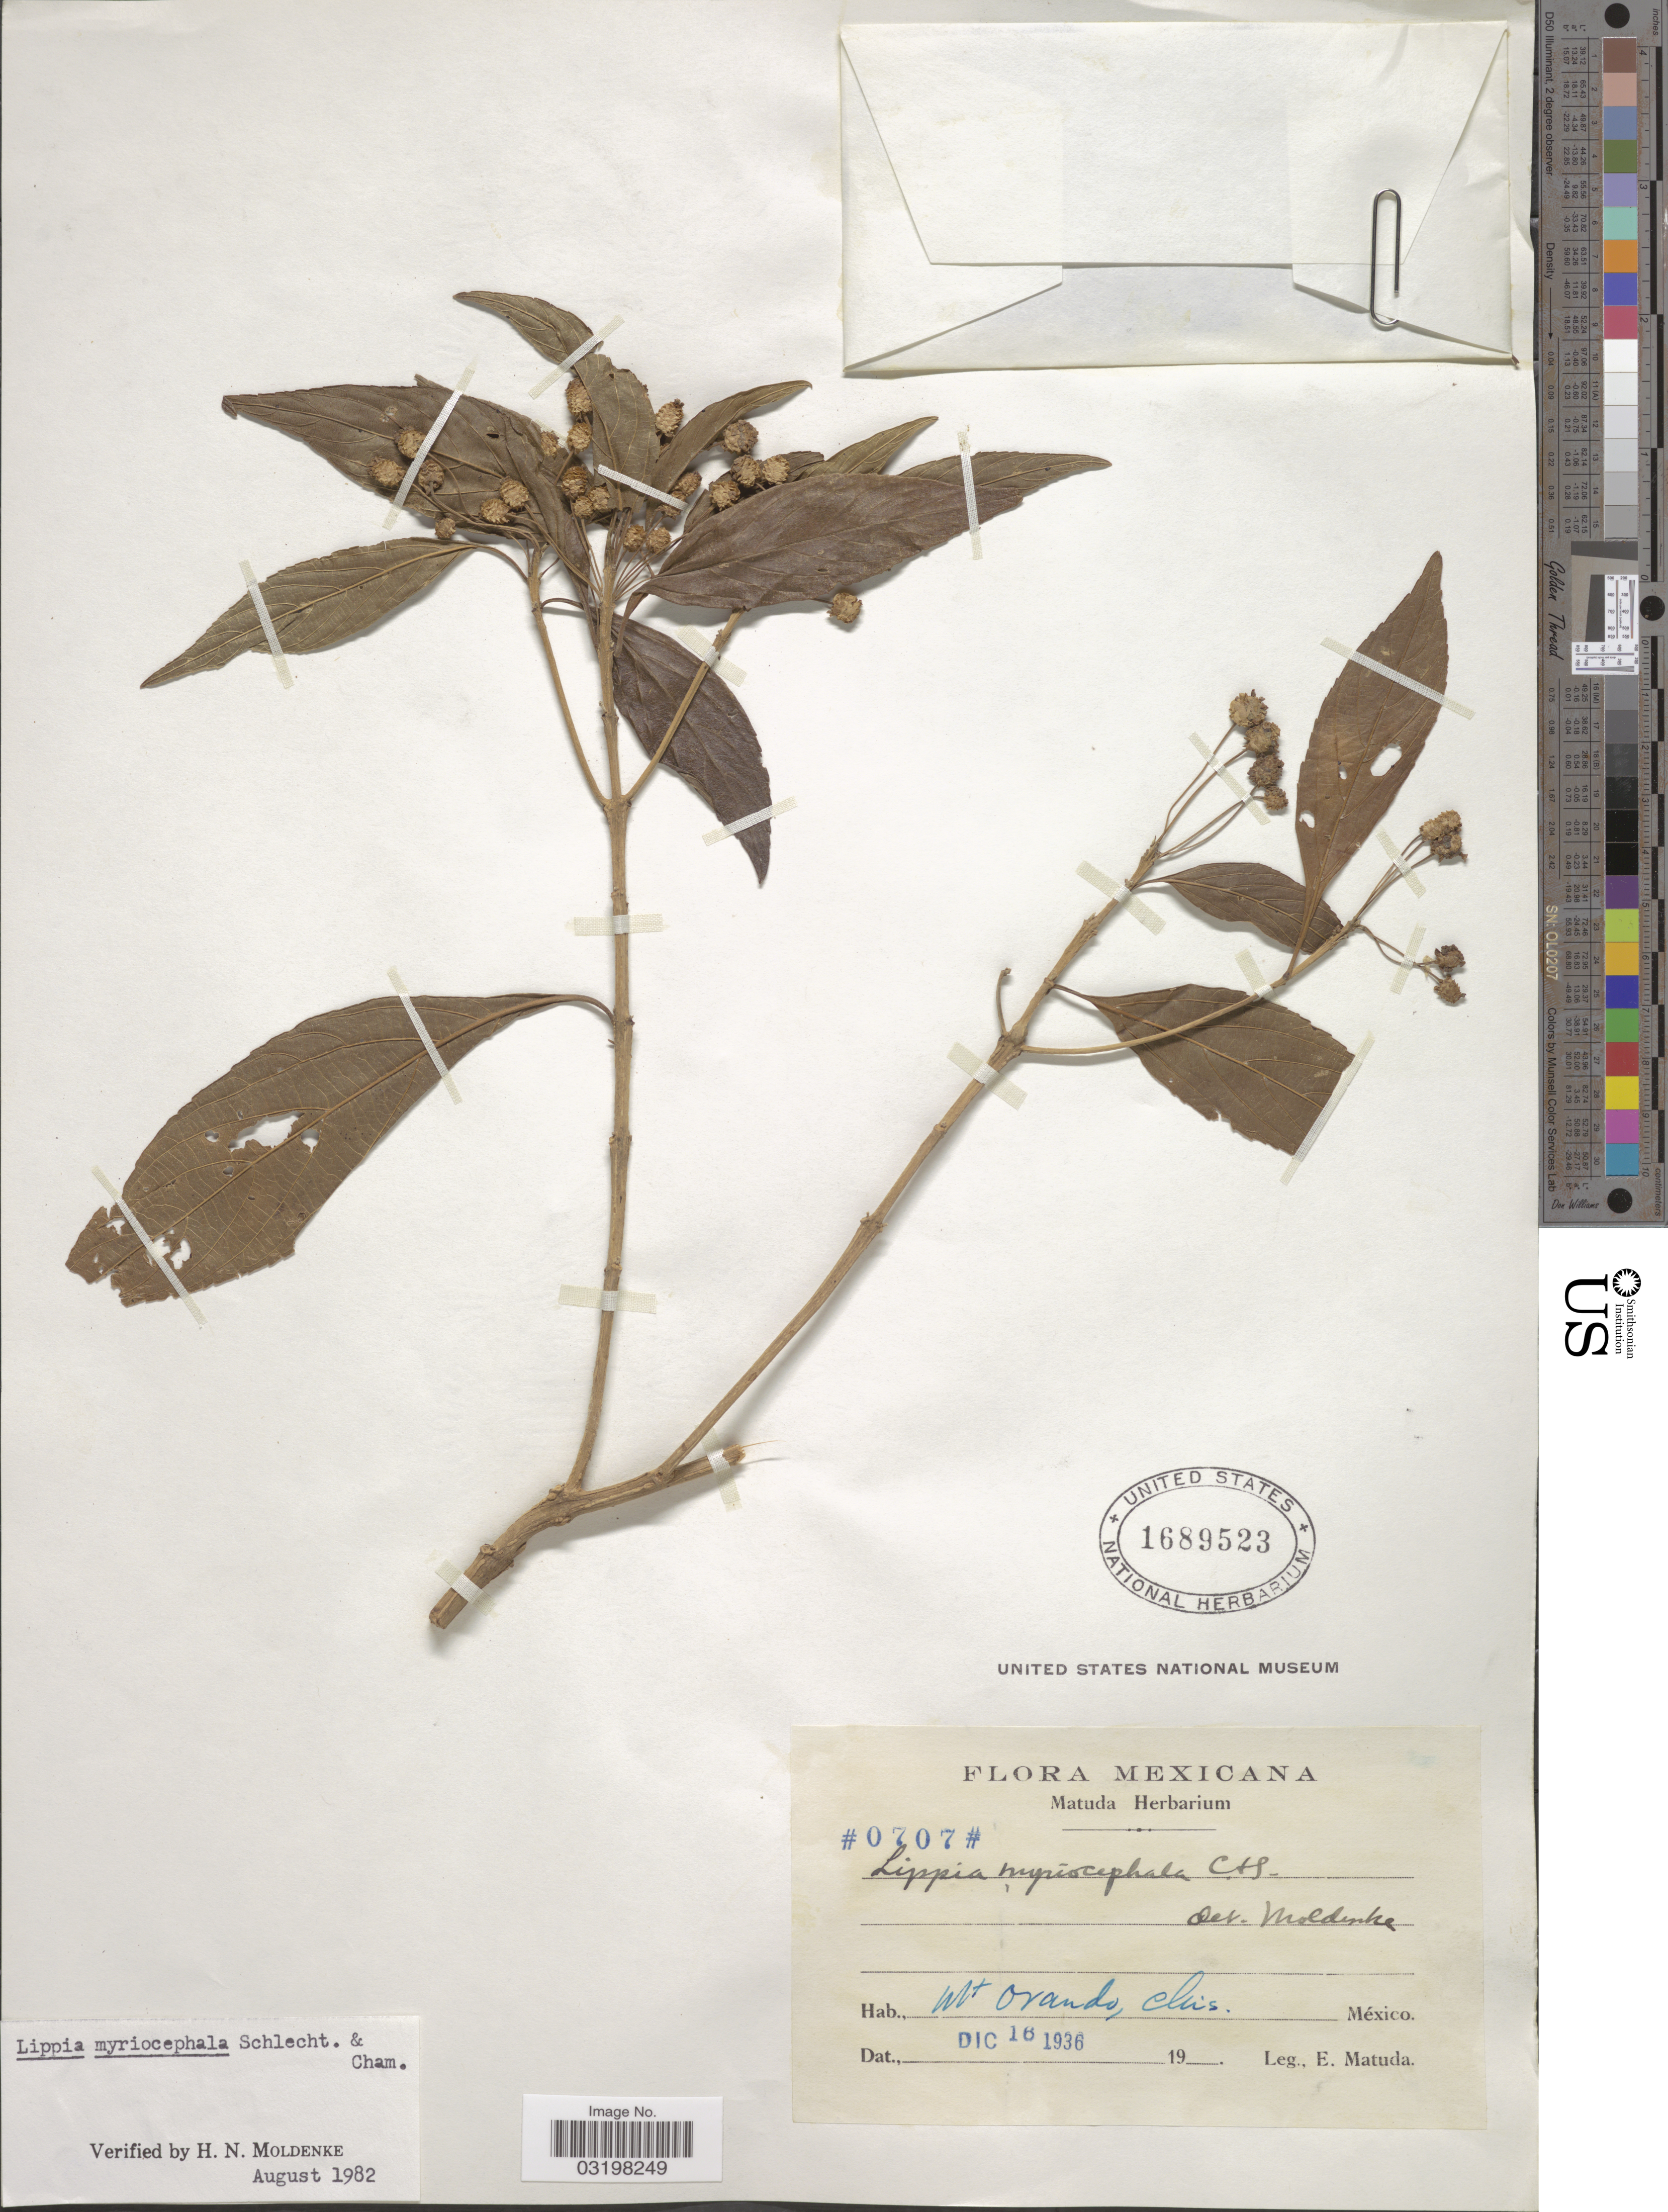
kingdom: Plantae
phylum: Tracheophyta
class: Magnoliopsida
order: Lamiales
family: Verbenaceae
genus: Lippia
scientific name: Lippia myriocephala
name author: Schltdl. & Cham.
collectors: E. Matuda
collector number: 0707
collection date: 1936-12-16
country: Mexico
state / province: Chiapas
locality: Mt Ovando.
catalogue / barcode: US 1689523